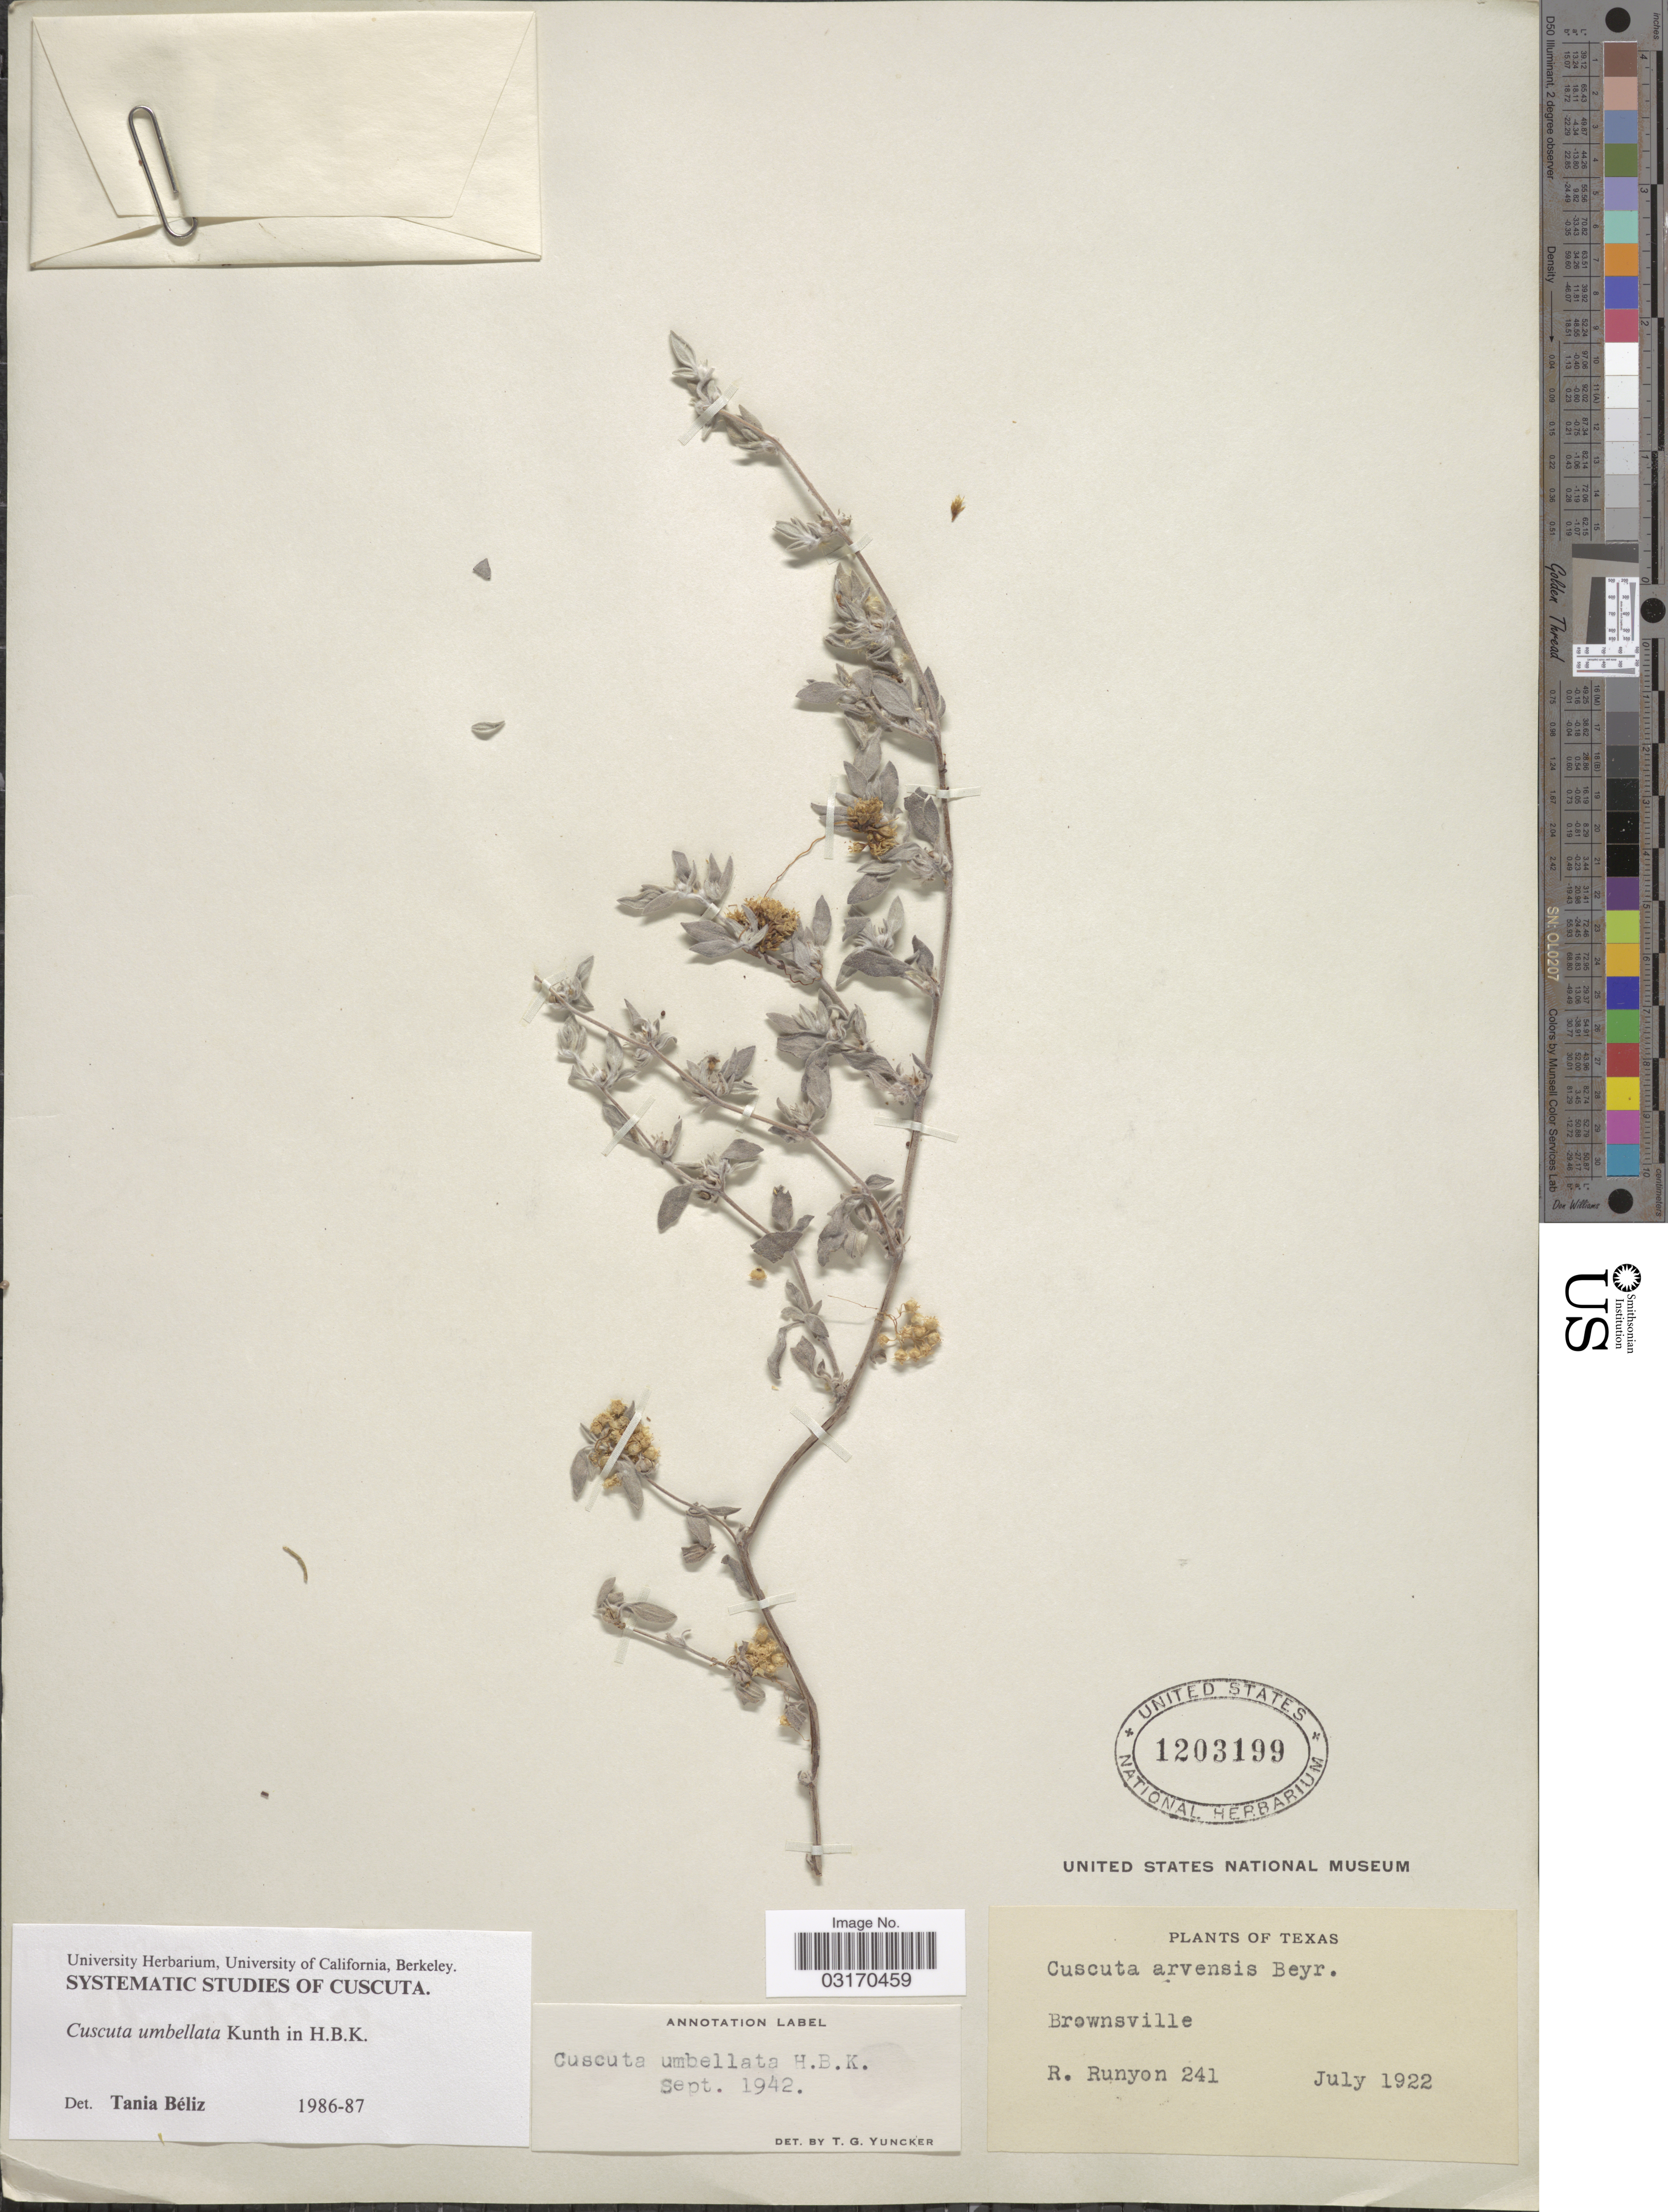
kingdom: Plantae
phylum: Tracheophyta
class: Magnoliopsida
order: Solanales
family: Convolvulaceae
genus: Cuscuta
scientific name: Cuscuta umbellata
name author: Kunth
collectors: R. Runyon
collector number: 241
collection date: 1922-07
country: United States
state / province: Texas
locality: Brownsville.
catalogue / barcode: US 1203199